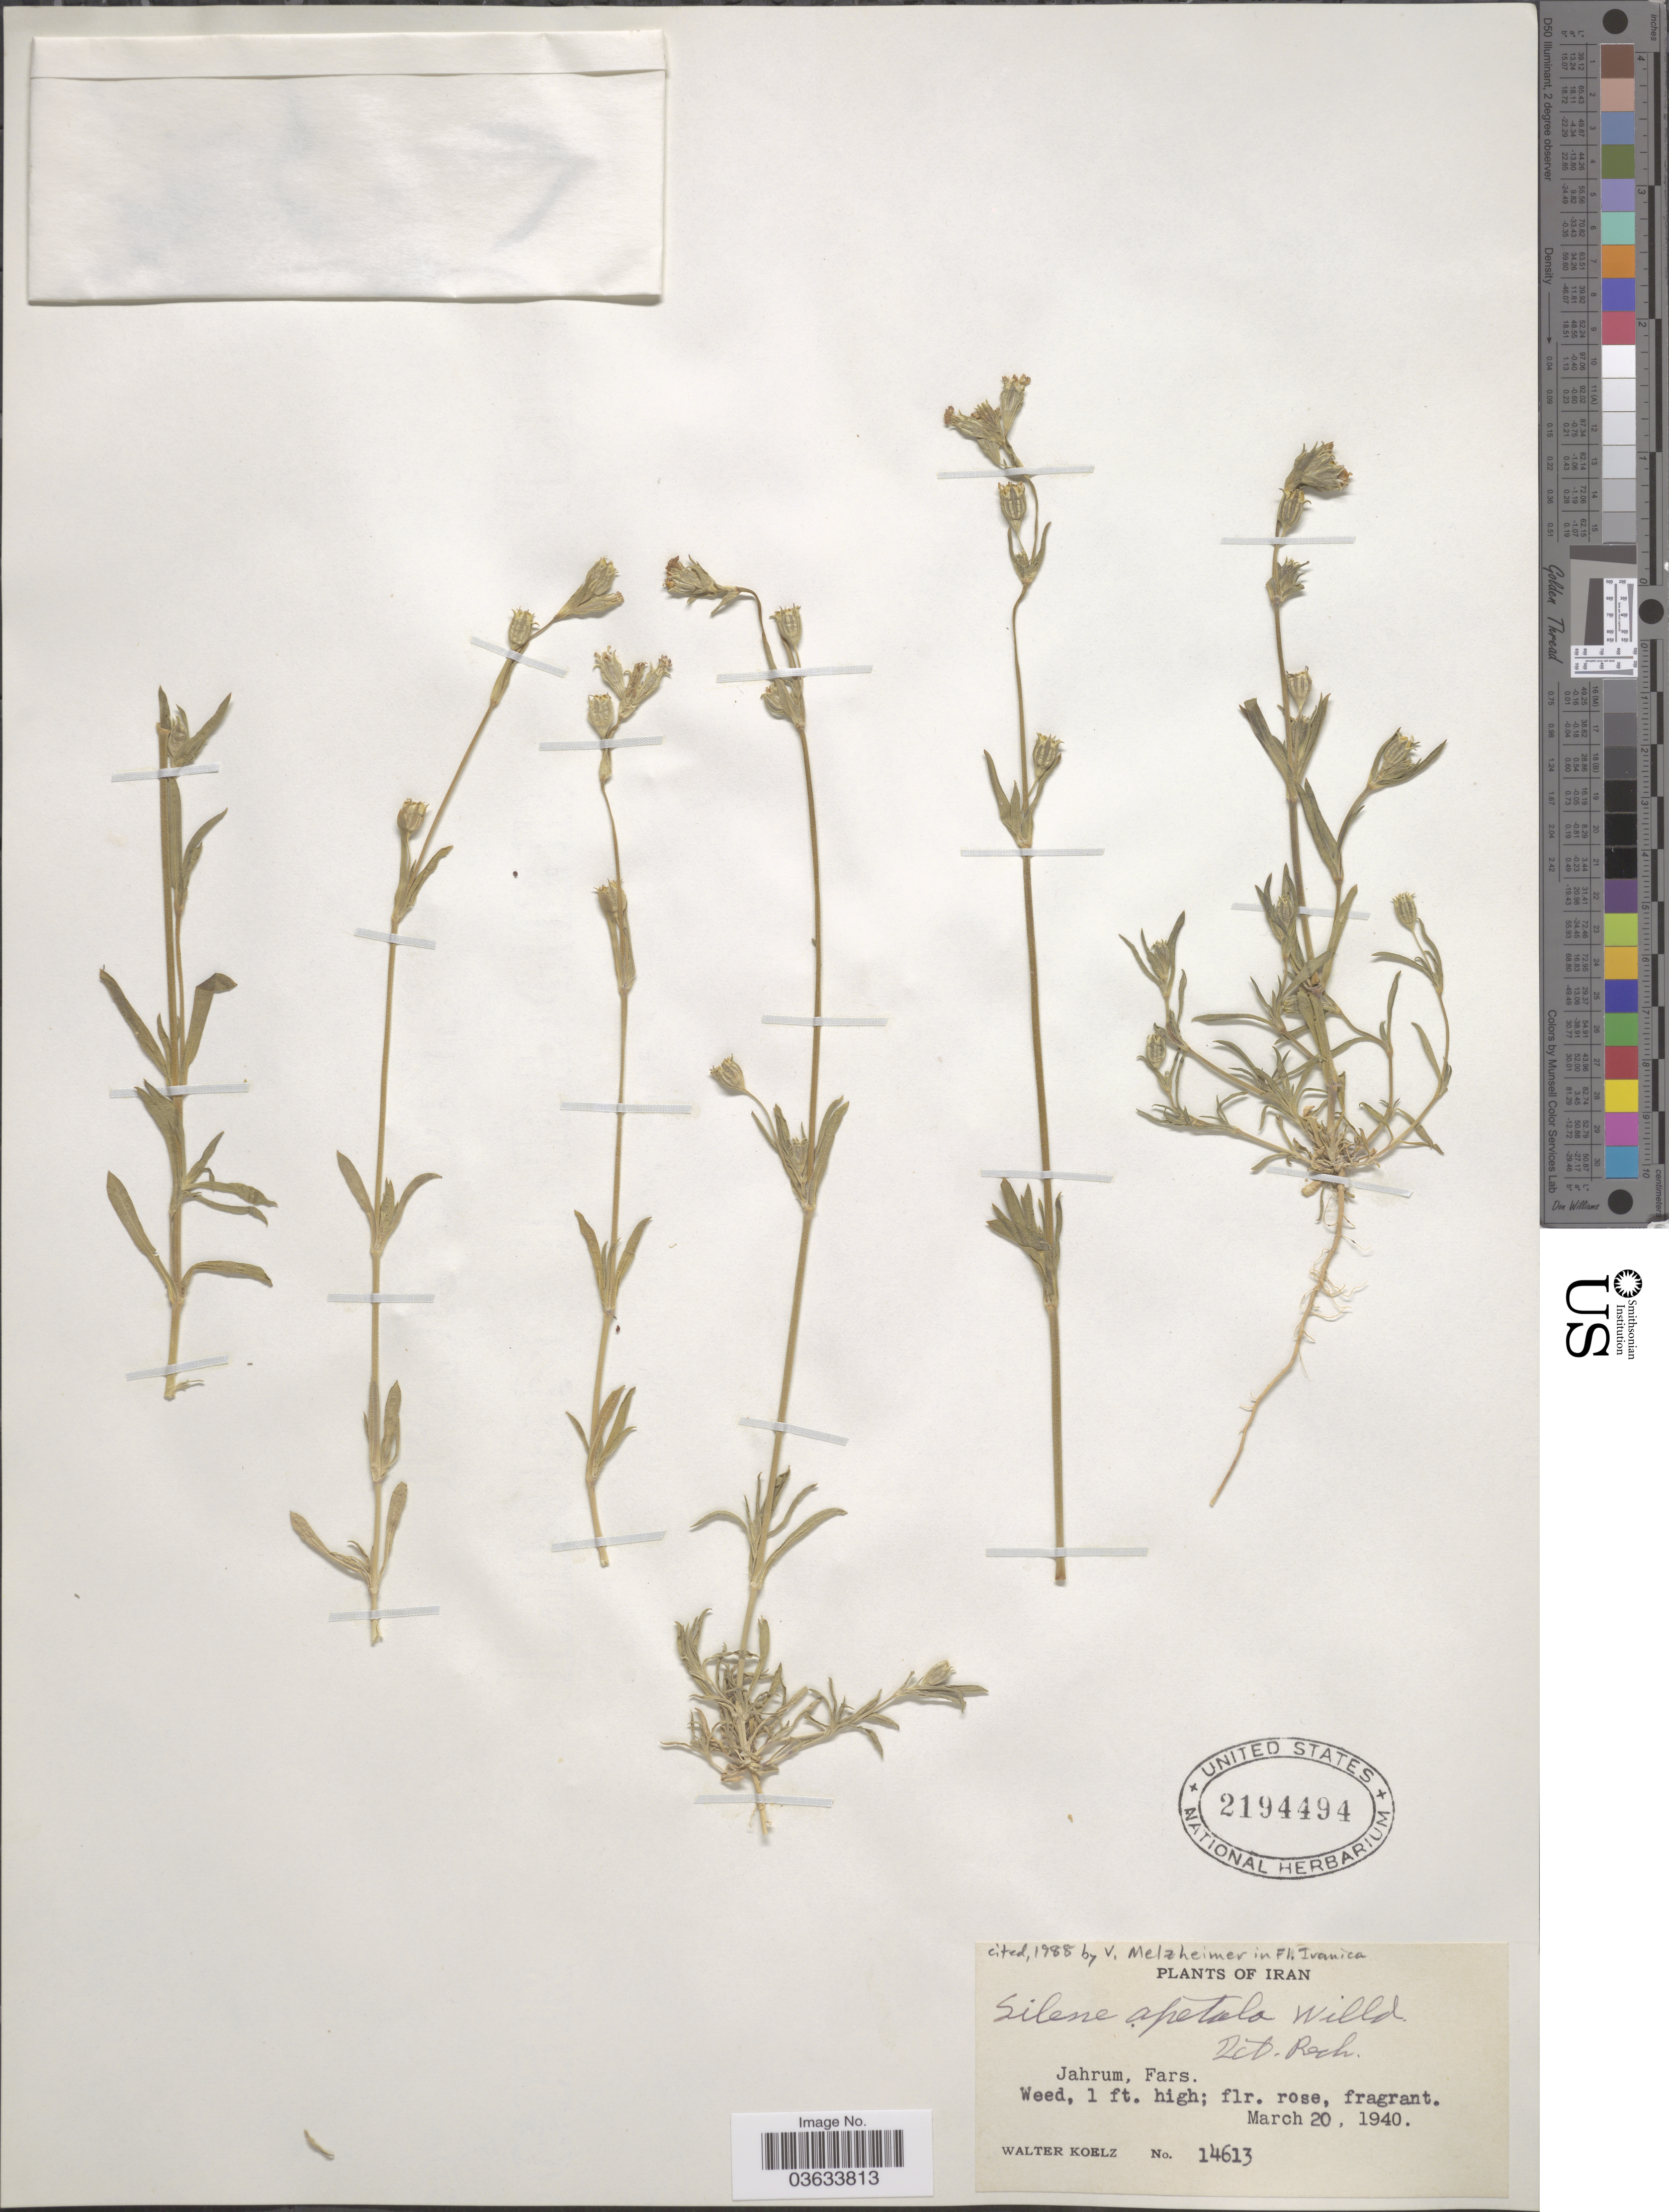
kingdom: Plantae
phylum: Tracheophyta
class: Magnoliopsida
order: Caryophyllales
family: Caryophyllaceae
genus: Silene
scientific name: Silene apetala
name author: Willd.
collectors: W. N. Koelz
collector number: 14613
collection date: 1940-03-20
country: Iran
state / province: Fars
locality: Jahrum.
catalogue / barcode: US 2194494